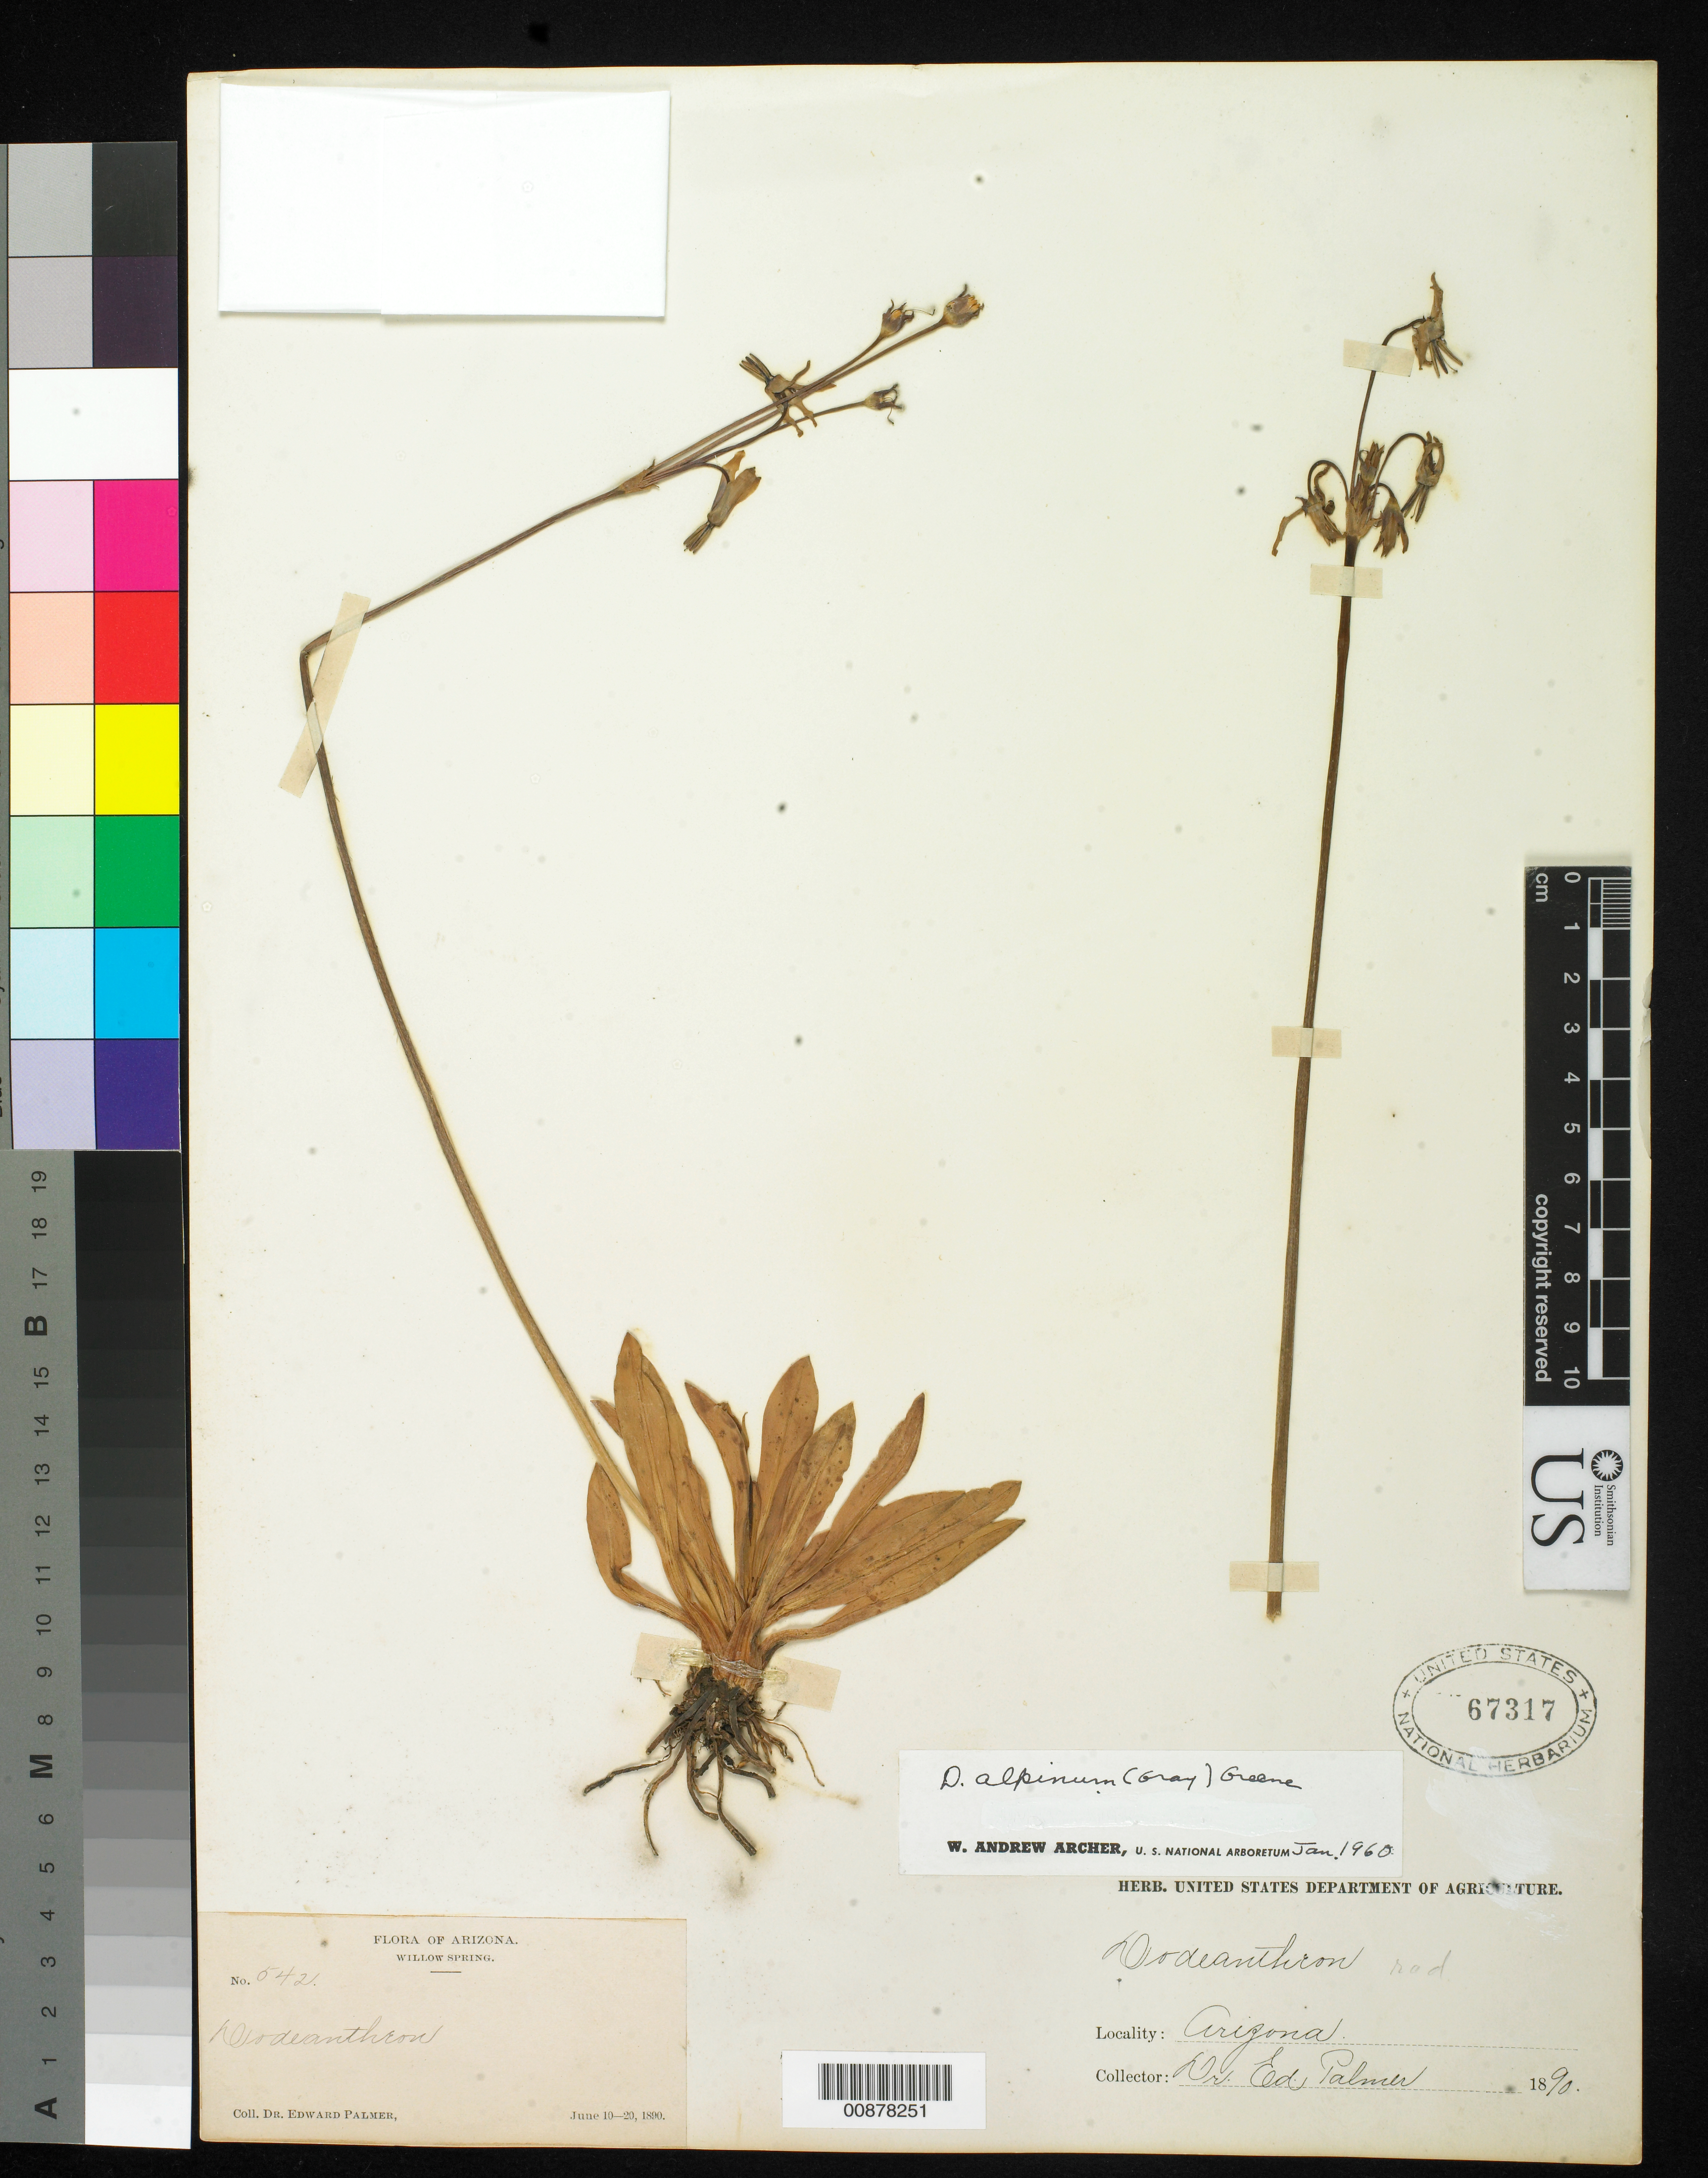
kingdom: Plantae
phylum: Tracheophyta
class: Magnoliopsida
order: Ericales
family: Primulaceae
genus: Dodecatheon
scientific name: Dodecatheon alpinum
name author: (A. Gray) Greene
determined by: Archer, W. A., (NA), United States National Arboretum, USDA/ARS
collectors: E. Palmer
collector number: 542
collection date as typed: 10 Jun 1890 to 20 Jun 1890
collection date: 1890-06-10/1890-06-20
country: United States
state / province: Arizona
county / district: Coconino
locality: Willow Spring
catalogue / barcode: US 67317